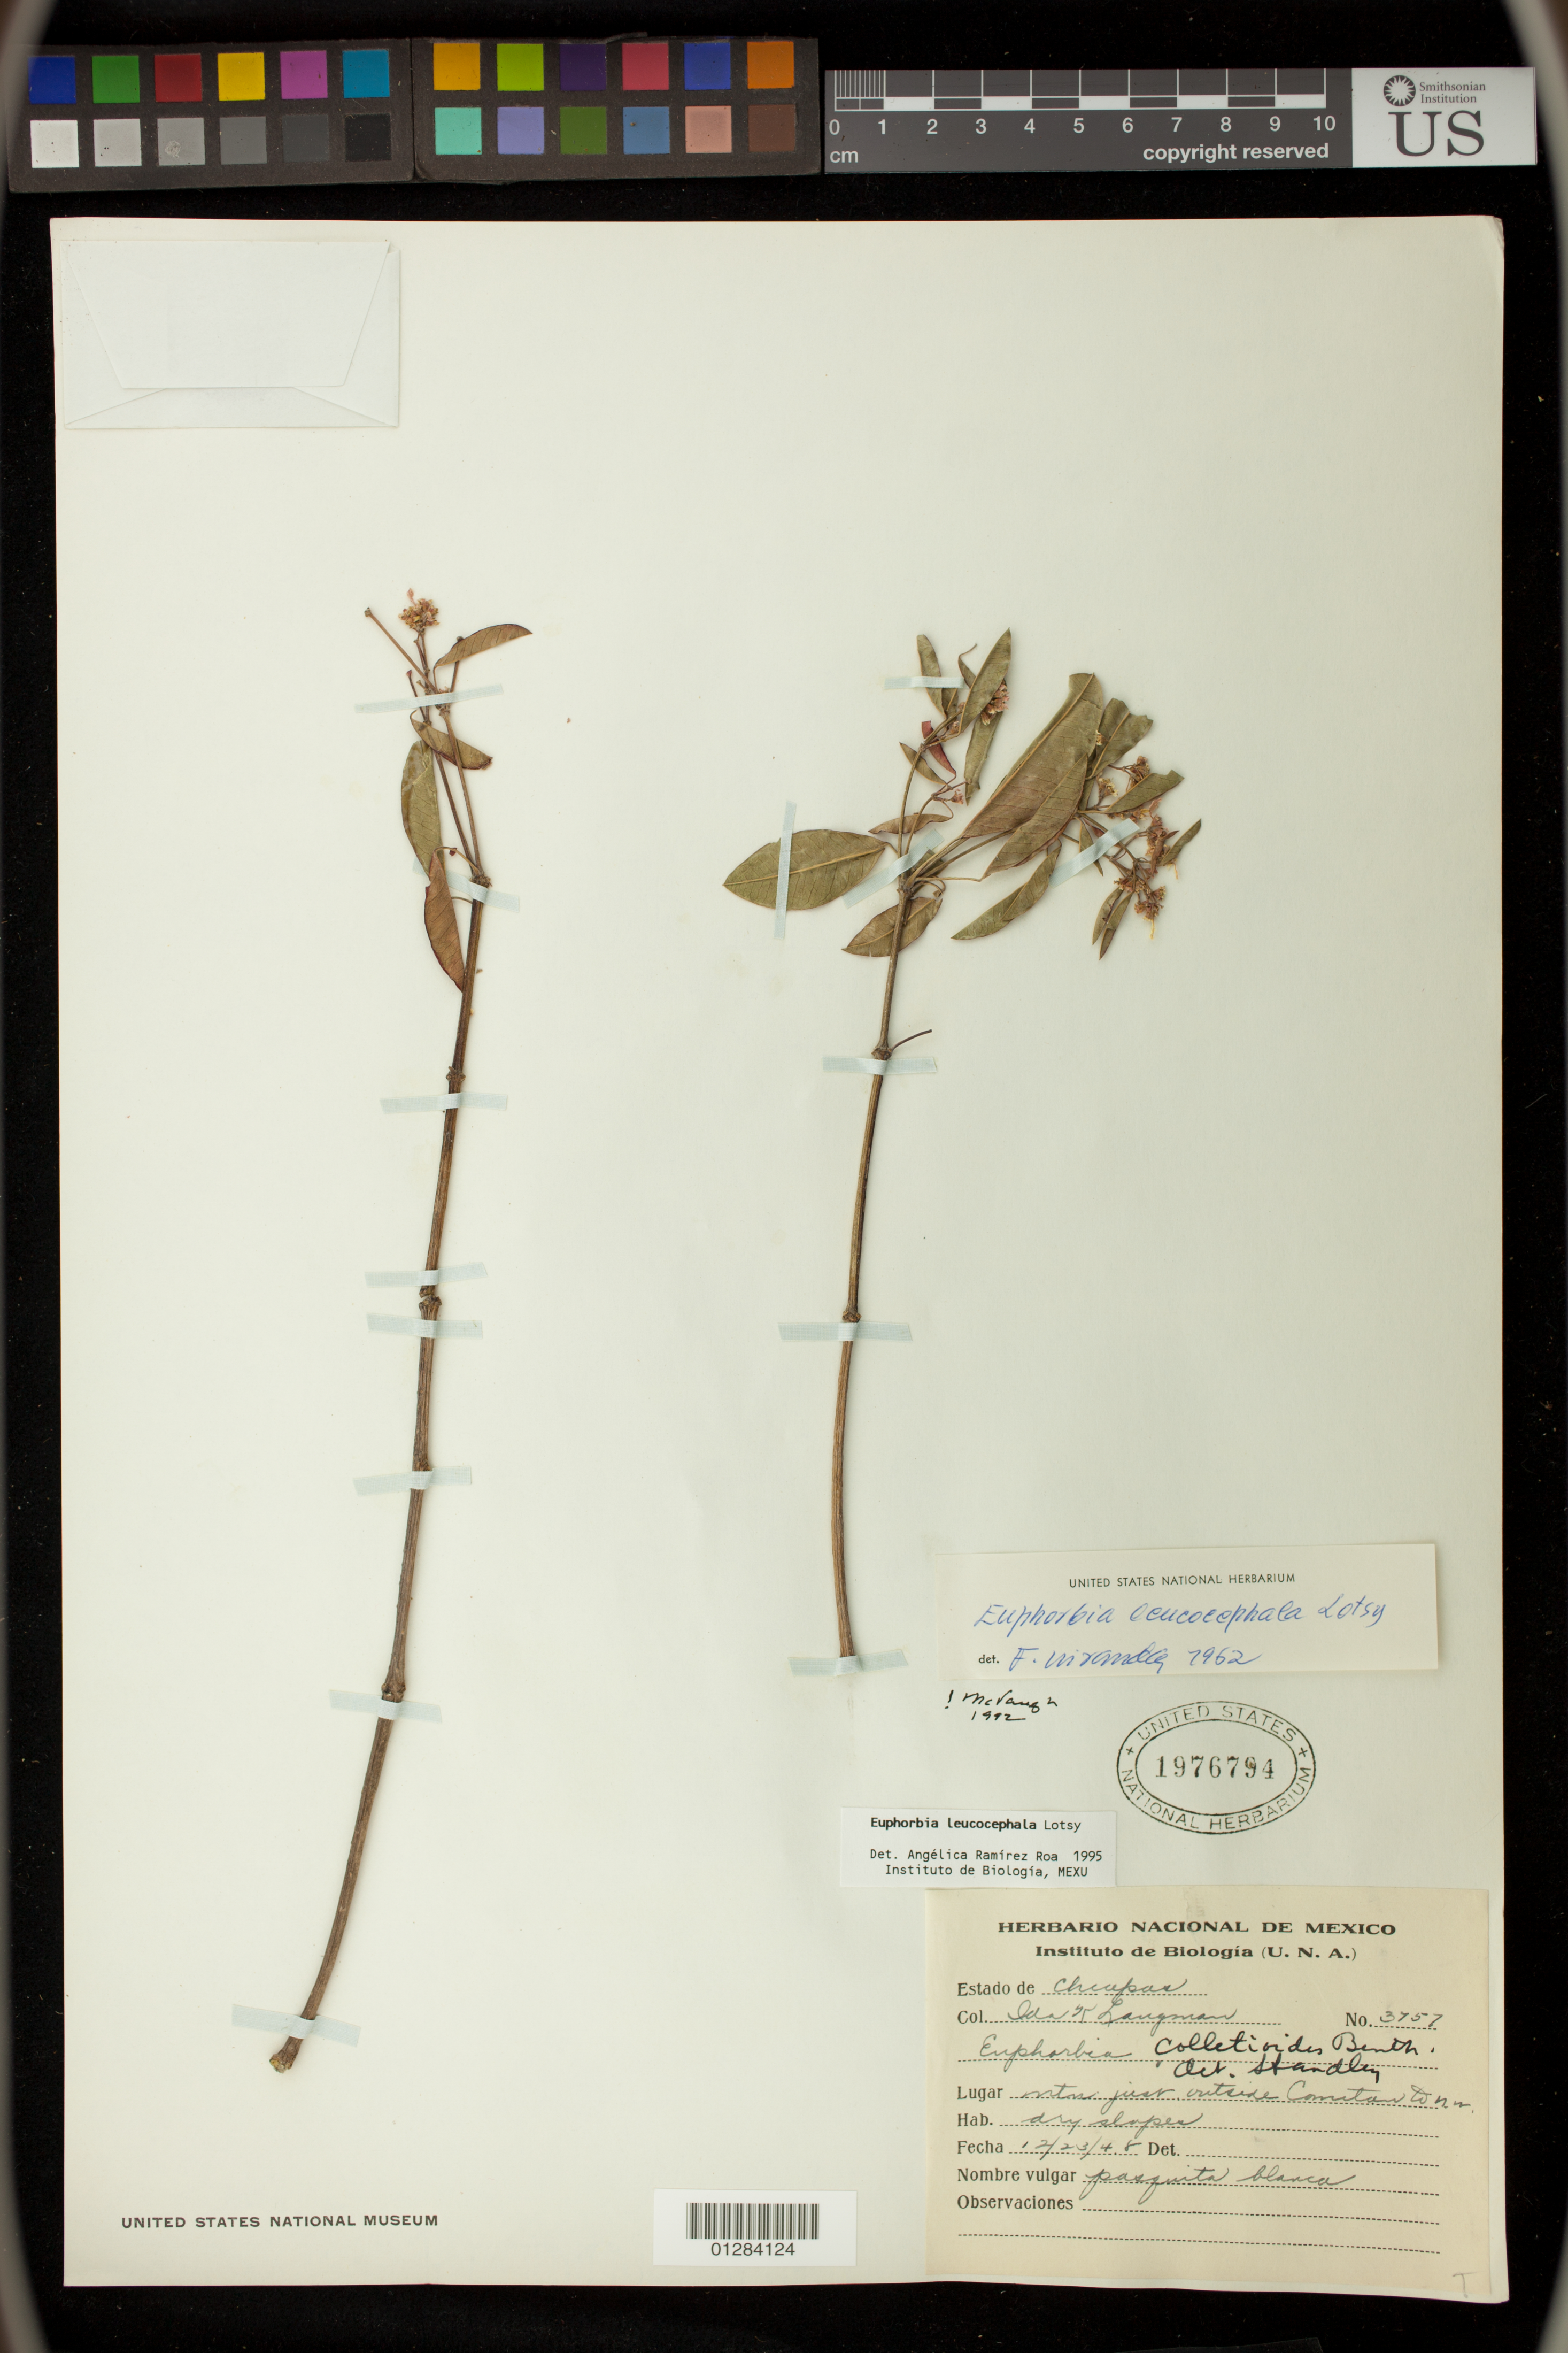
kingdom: Plantae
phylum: Tracheophyta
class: Magnoliopsida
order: Malpighiales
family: Euphorbiaceae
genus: Euphorbia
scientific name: Euphorbia leucocephala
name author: Lotsy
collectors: I. Langman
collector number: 3757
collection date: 1948-12-23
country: Mexico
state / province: Chiapas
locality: Mts just outside Comitan W.N.W.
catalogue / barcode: US 1976794